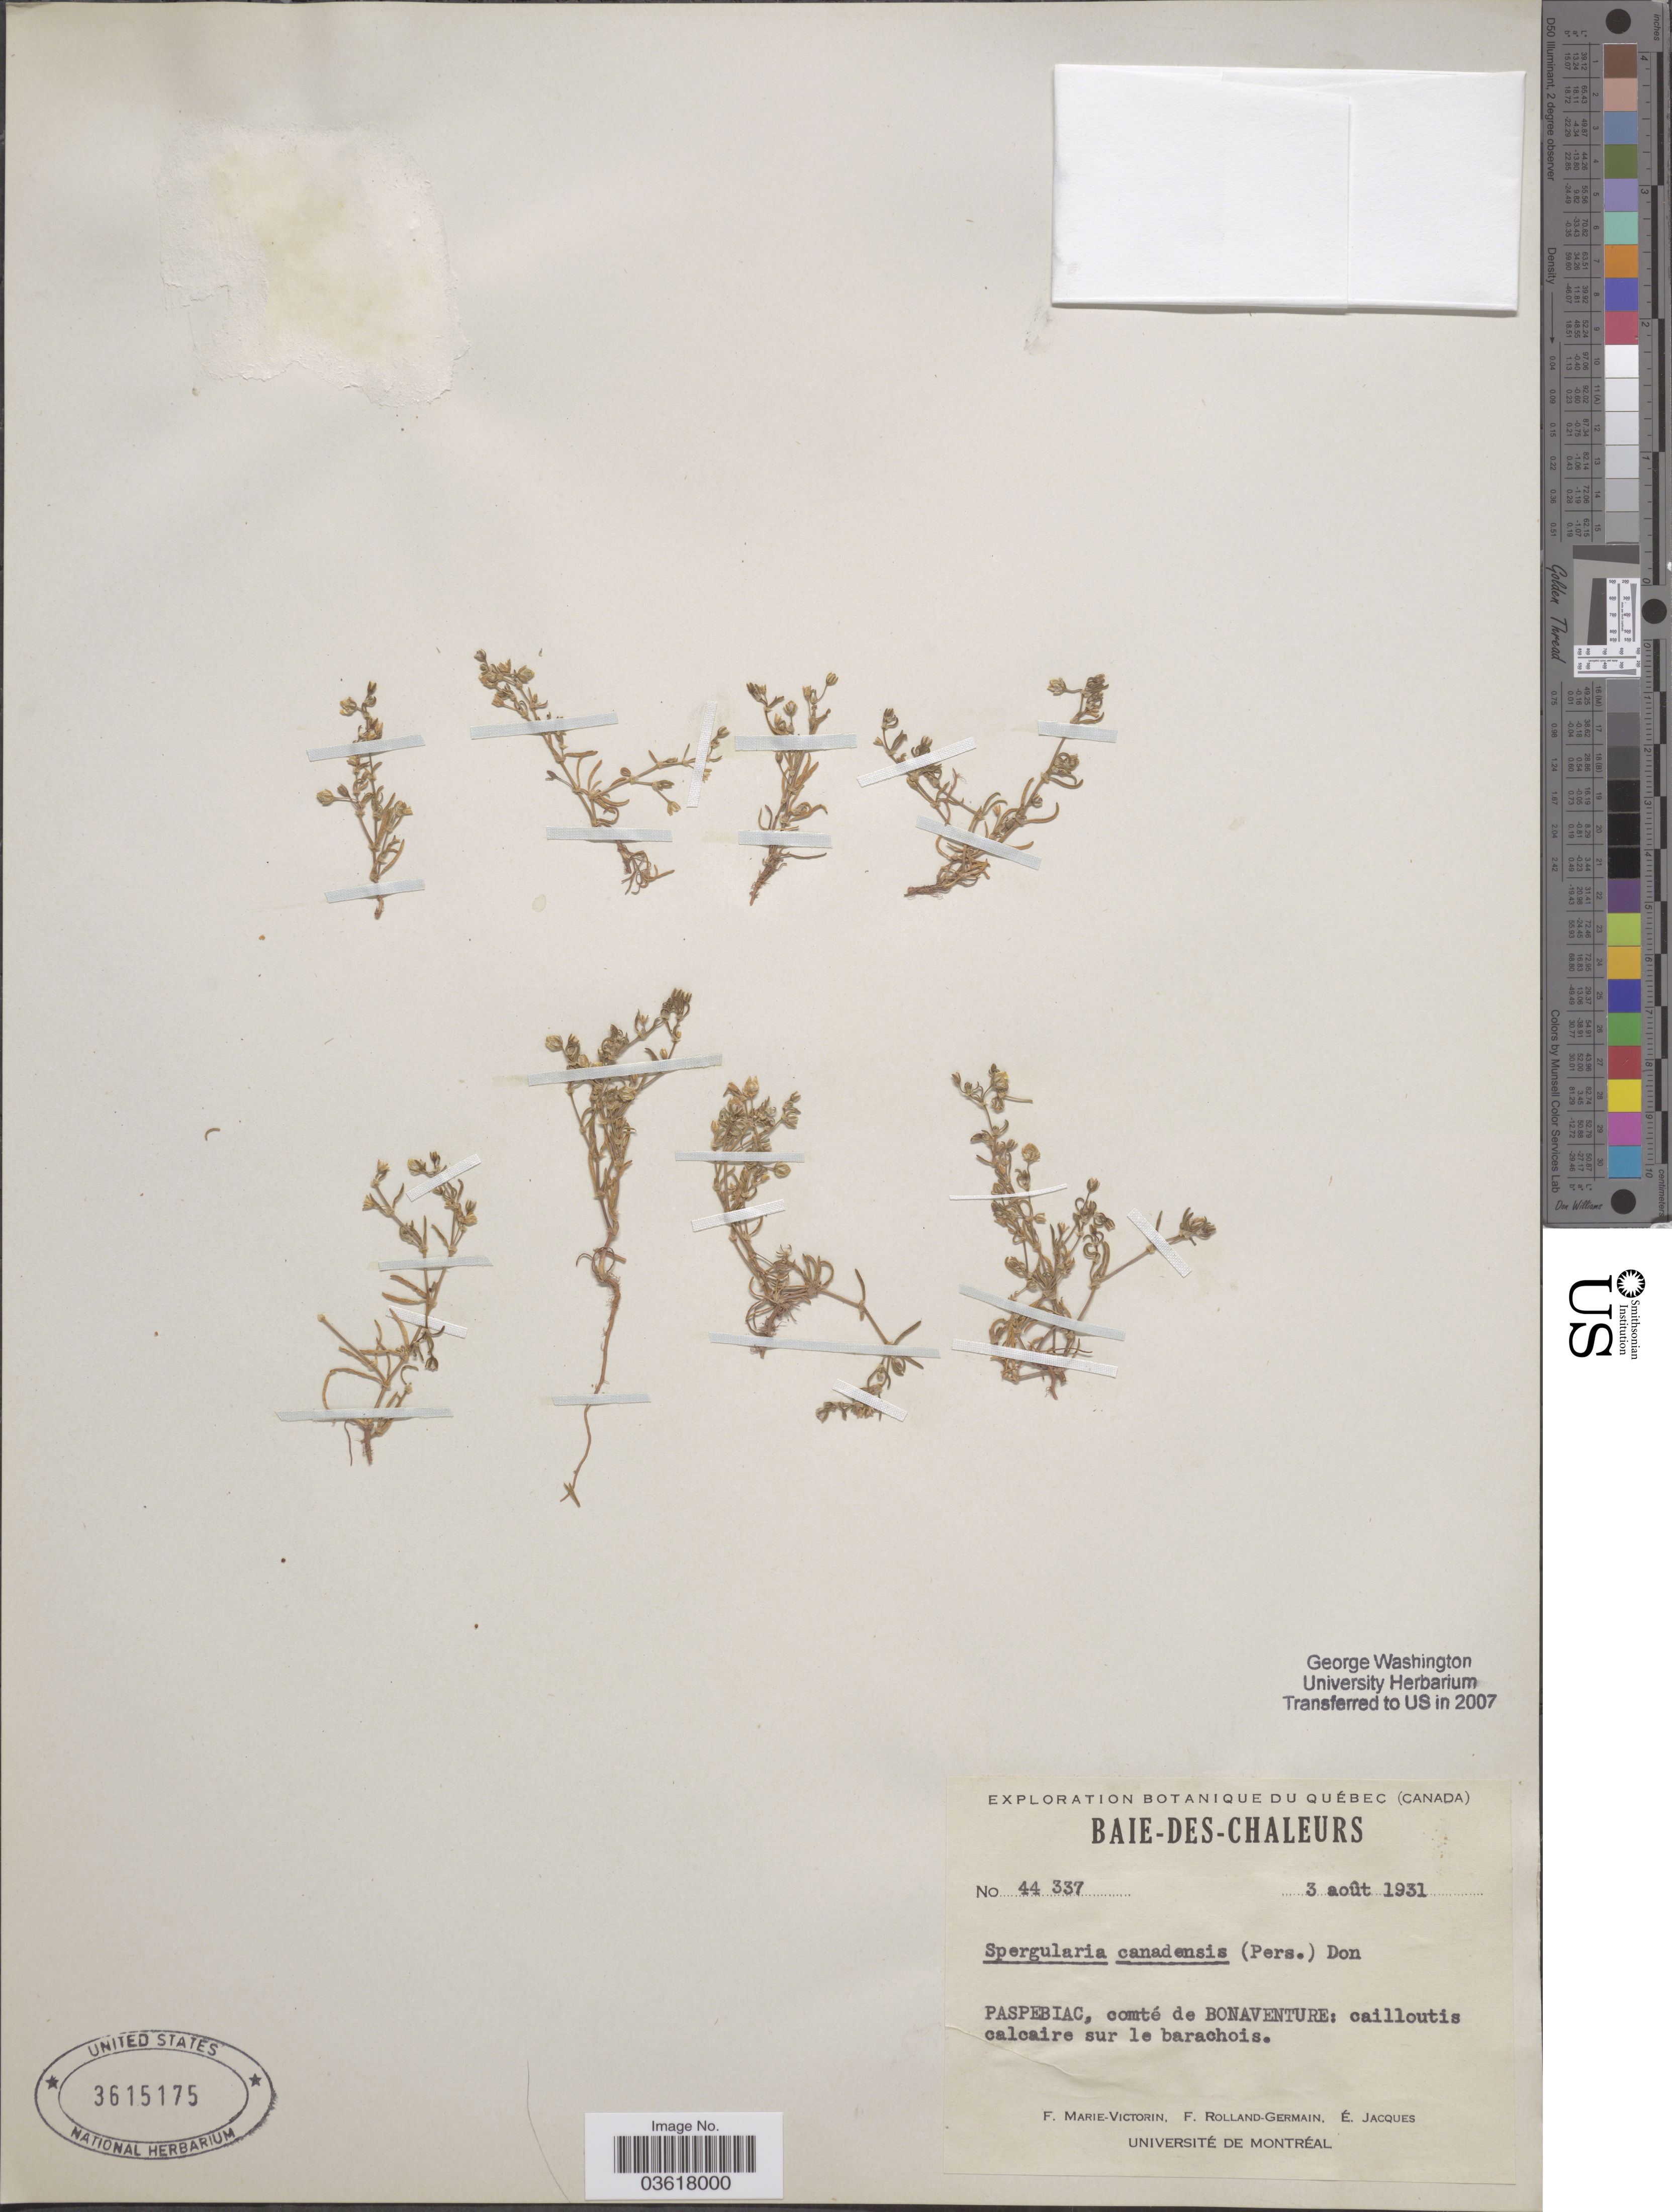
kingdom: Plantae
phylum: Tracheophyta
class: Magnoliopsida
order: Caryophyllales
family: Caryophyllaceae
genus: Spergularia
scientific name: Spergularia canadensis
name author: (Pers.) G. Don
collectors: F. Marie-Victorin, Rolland-Germain & E. Jacques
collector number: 44337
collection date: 1931-08-03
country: Canada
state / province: Quebec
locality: Baie-des-Chaleurs. Paspebiac, comté de Bonaventure.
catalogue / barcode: US 3615175